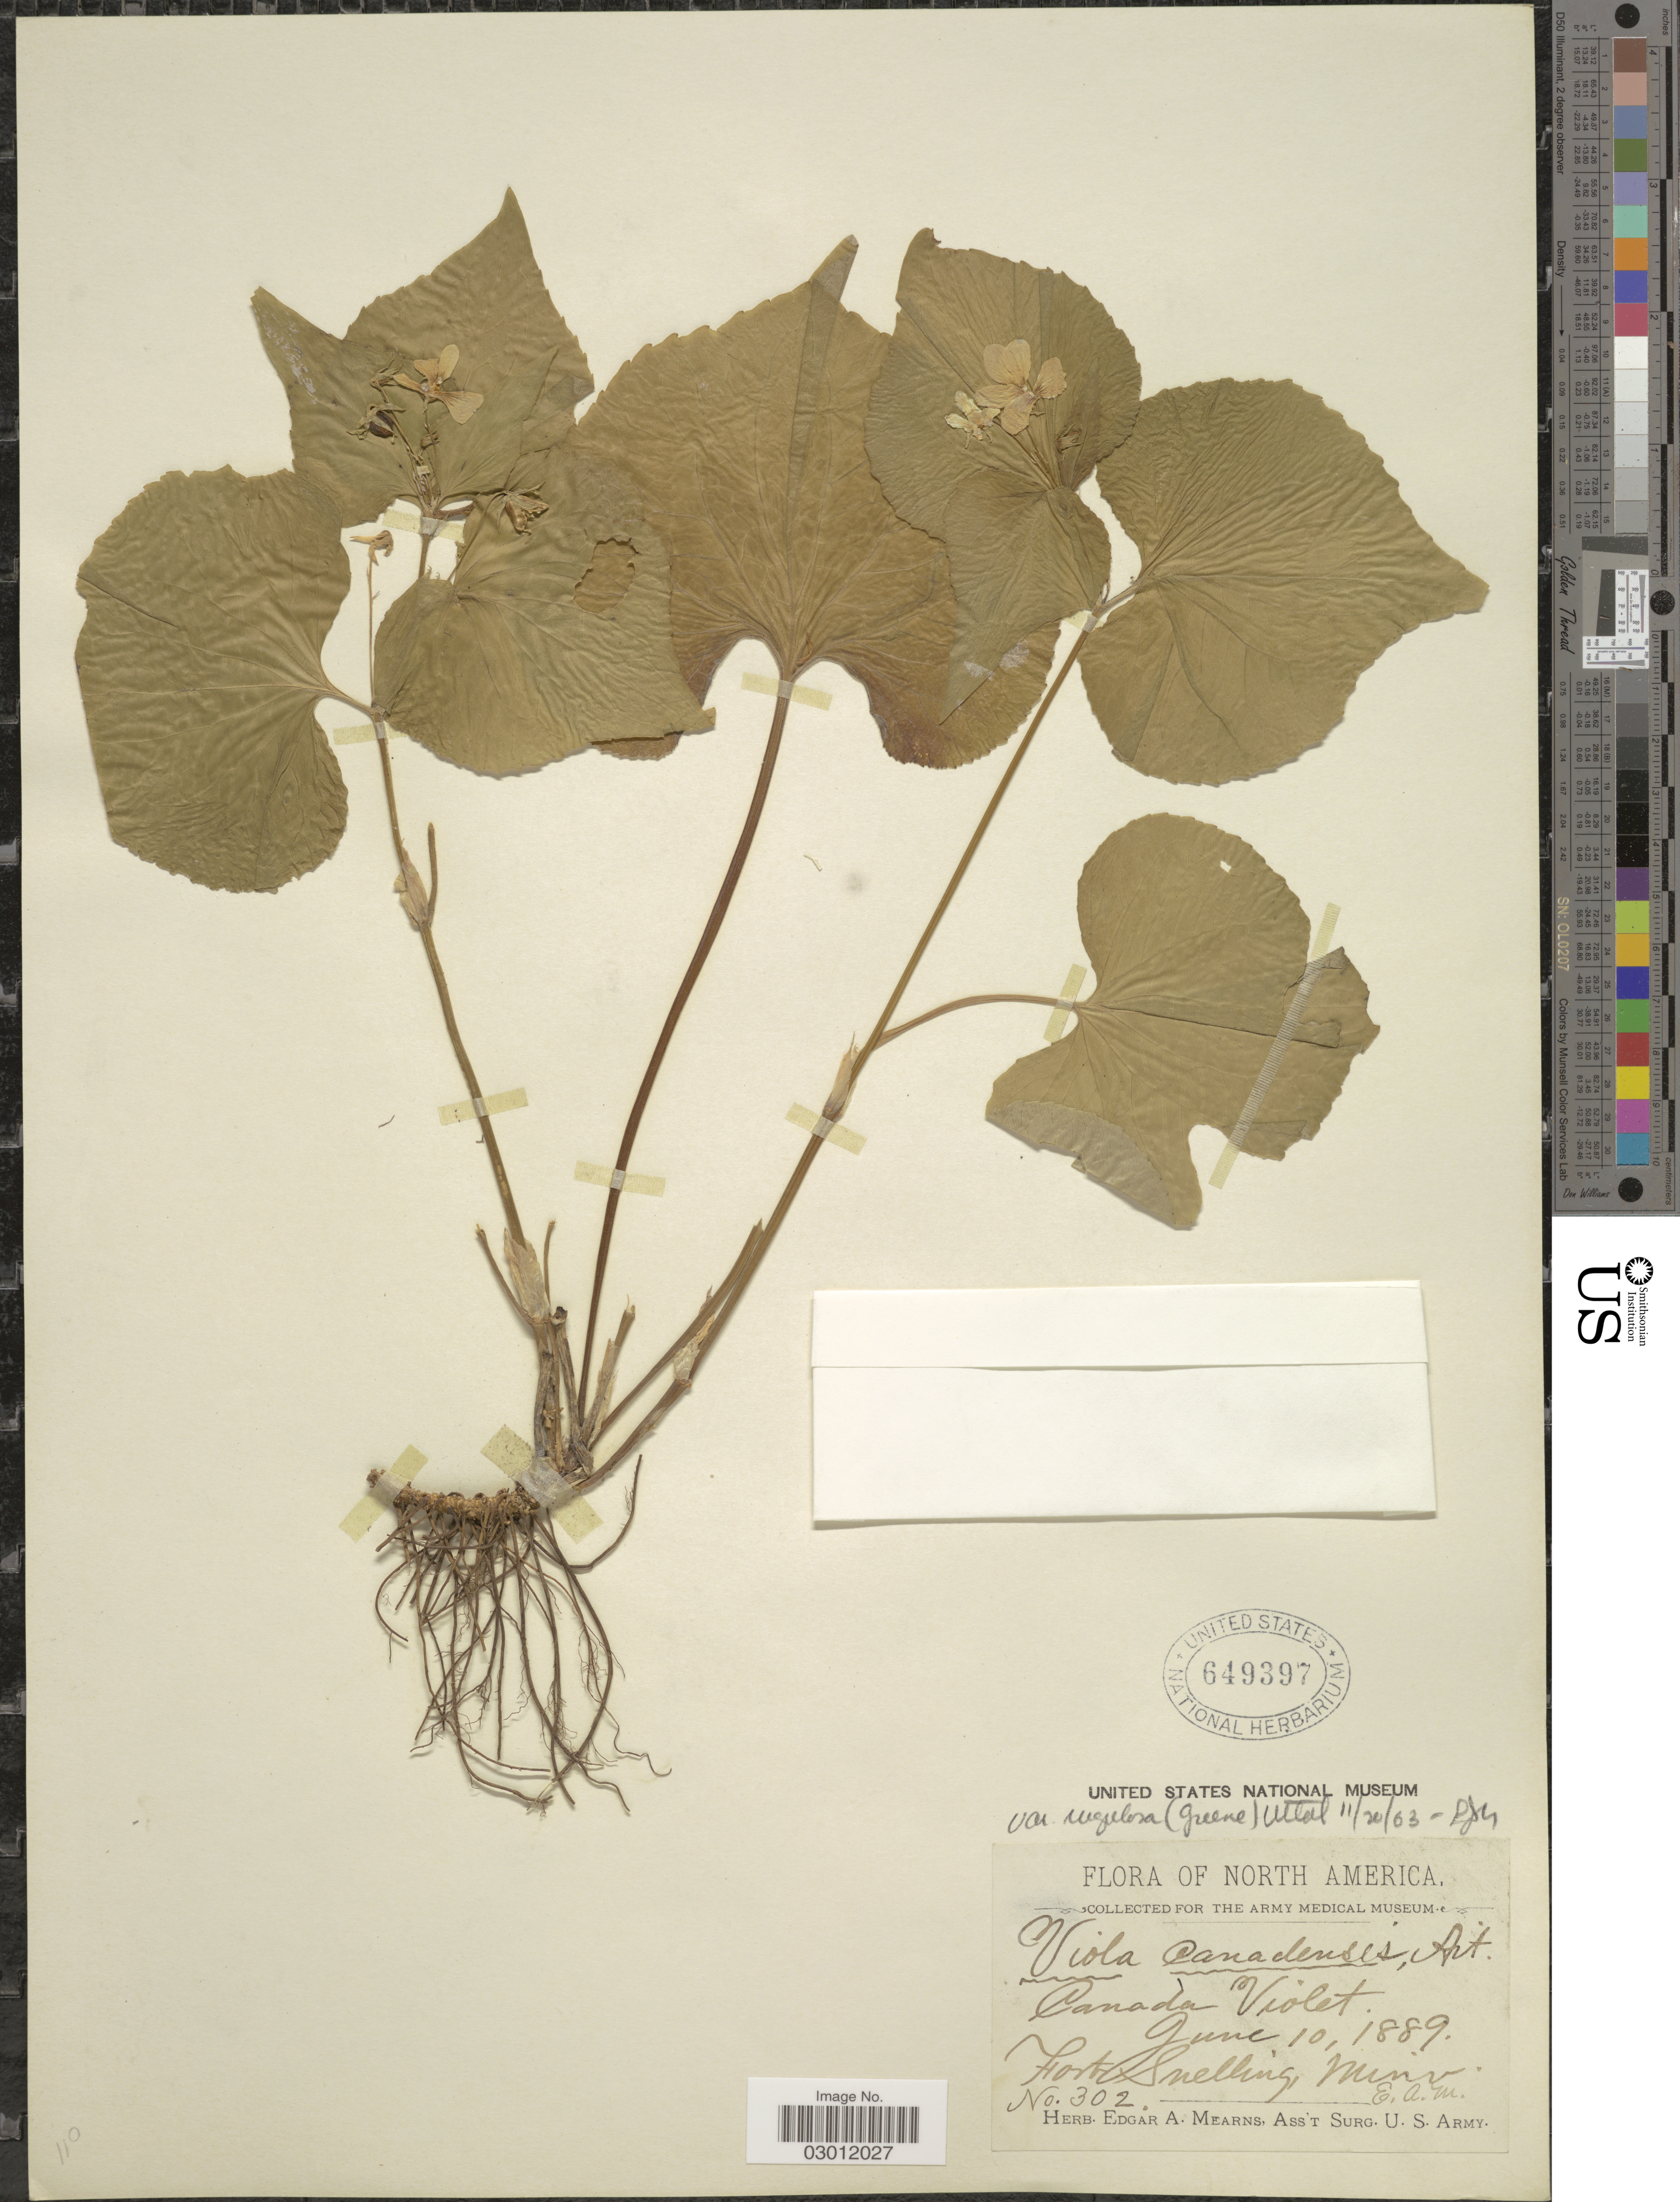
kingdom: Plantae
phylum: Tracheophyta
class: Magnoliopsida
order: Malpighiales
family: Violaceae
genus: Viola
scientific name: Viola canadensis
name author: L.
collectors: E. A. Mearns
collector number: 302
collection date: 1889-06-10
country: United States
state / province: Minnesota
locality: Fort Snelling, Minn.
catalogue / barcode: US 649397